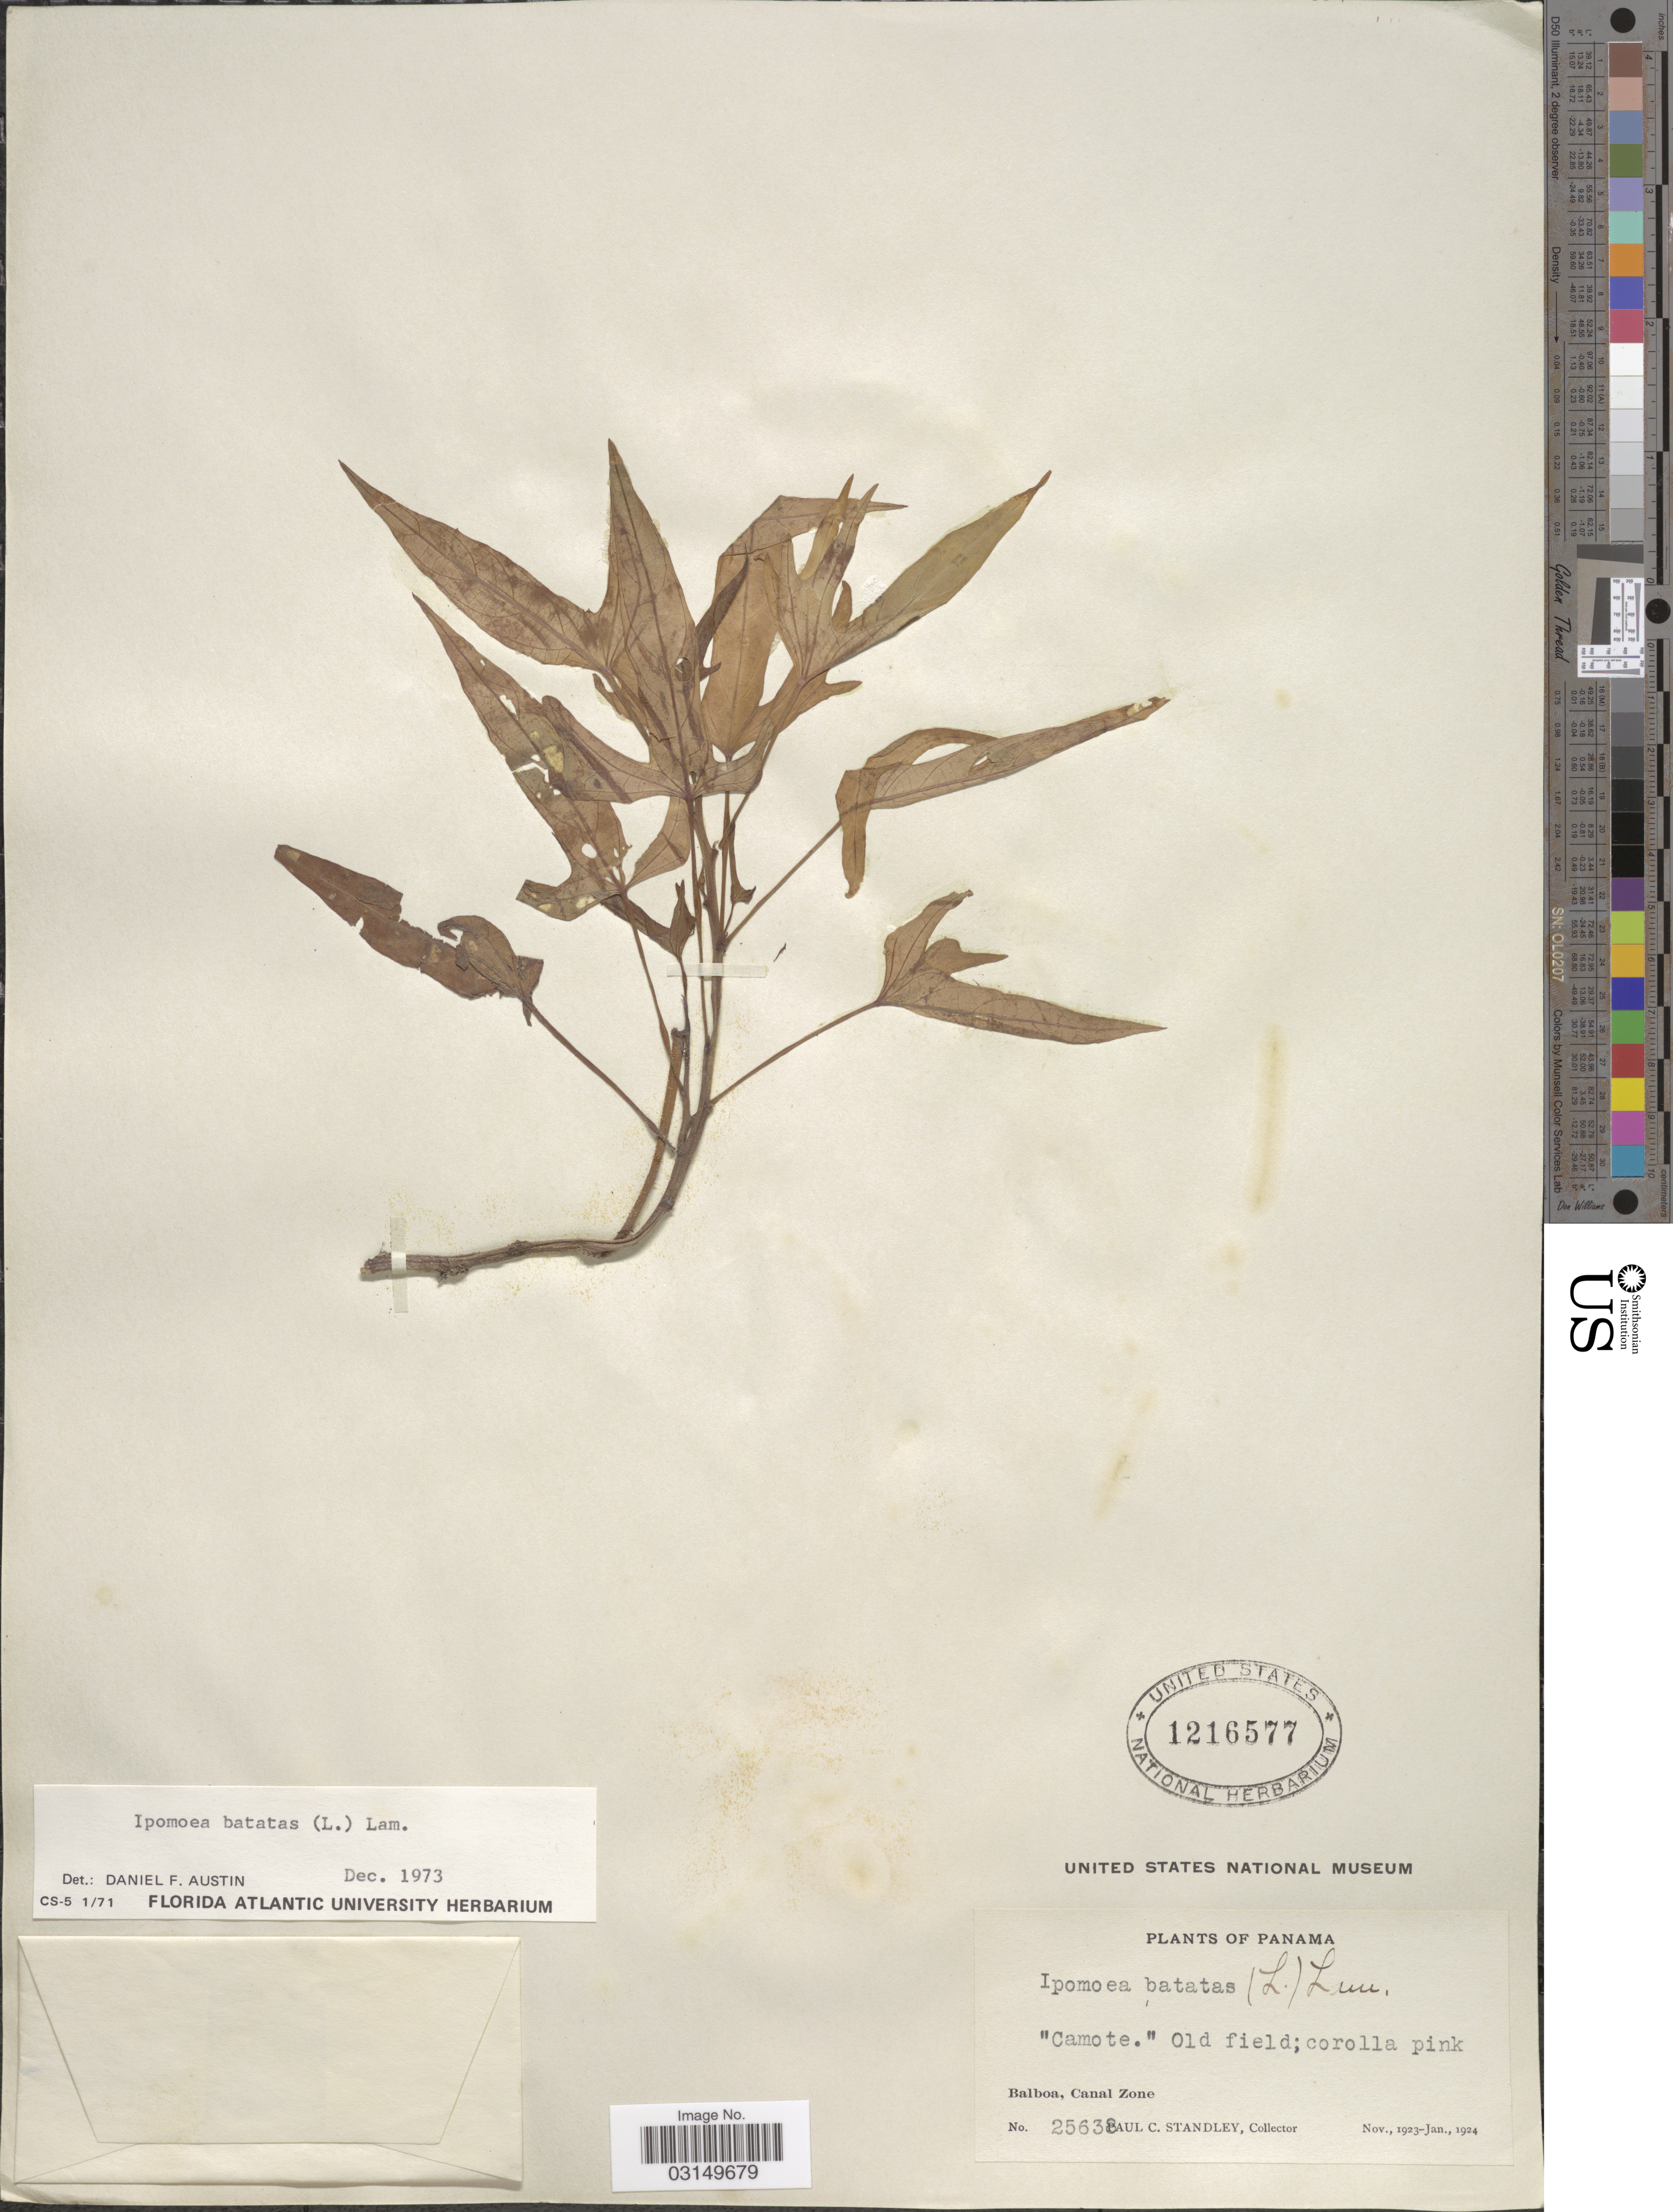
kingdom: Plantae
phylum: Tracheophyta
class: Magnoliopsida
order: Solanales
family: Convolvulaceae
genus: Ipomoea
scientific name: Ipomoea batatas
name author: (L.) Lam.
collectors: P. C. Standley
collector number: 25638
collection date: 1923-11/1924-01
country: Panama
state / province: Colón / Panamá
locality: Balboa, Canal Zone.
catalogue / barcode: US 1216577